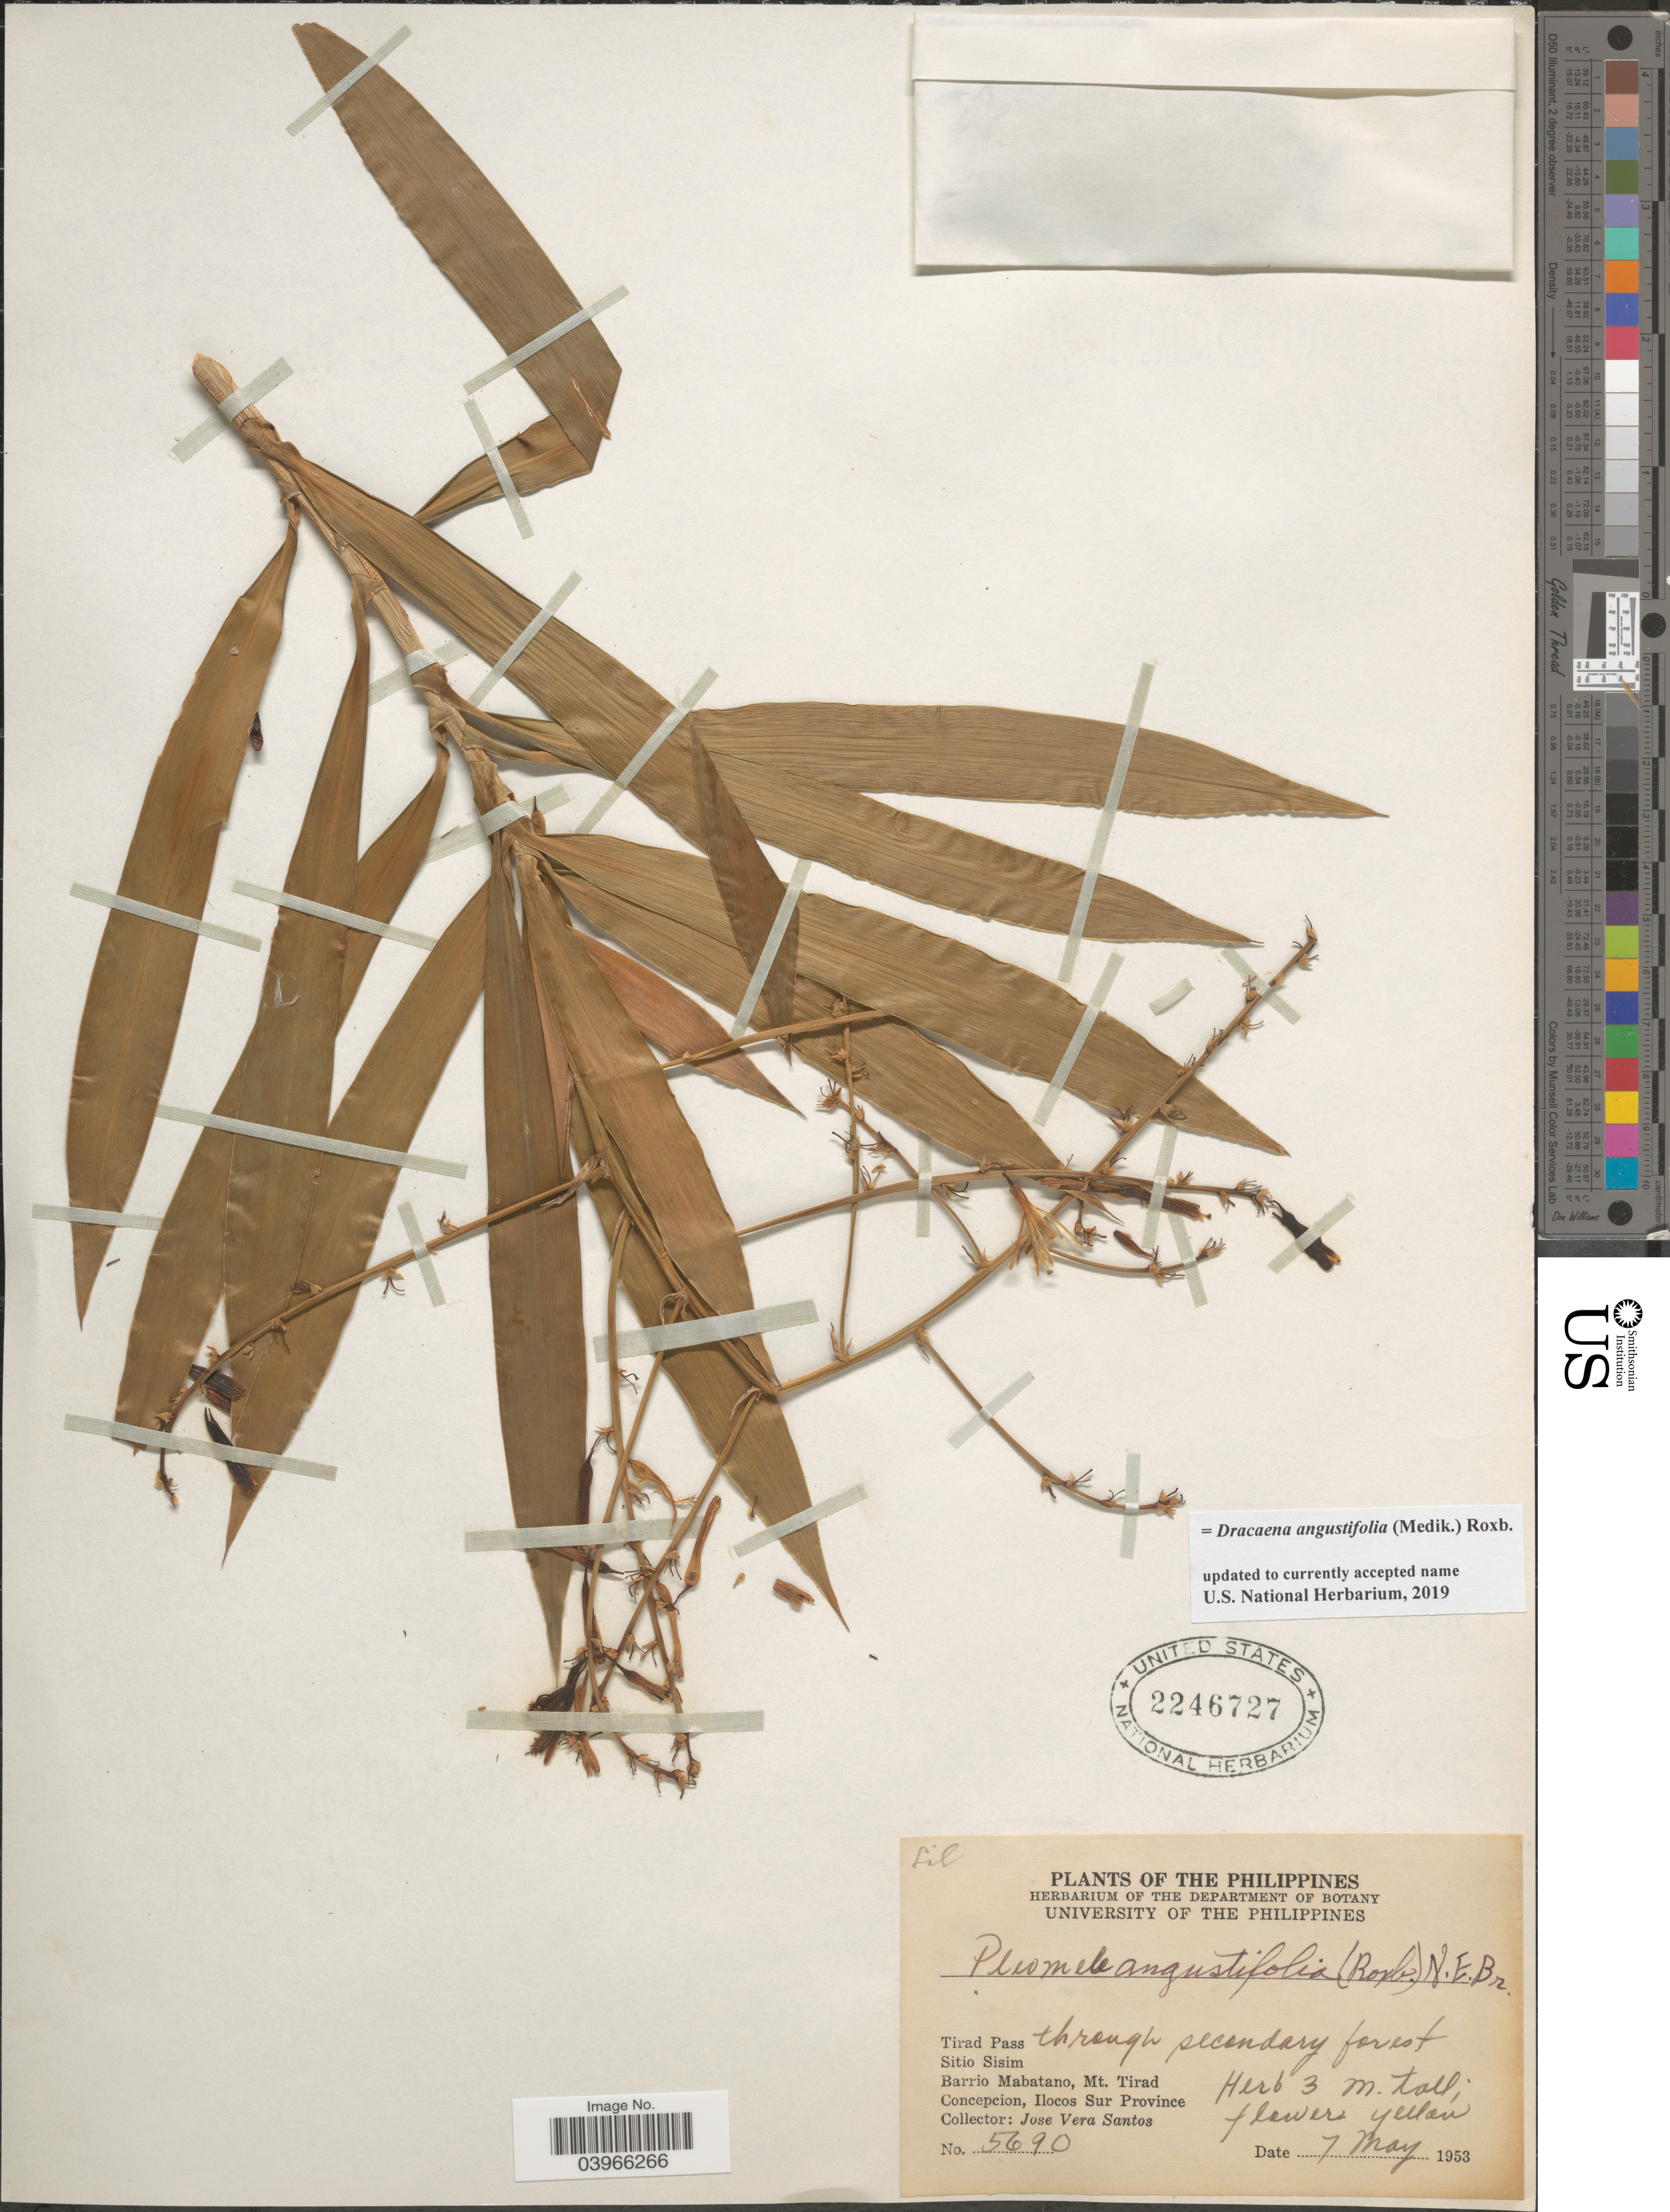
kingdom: Plantae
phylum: Tracheophyta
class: Liliopsida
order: Asparagales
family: Asparagaceae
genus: Dracaena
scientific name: Dracaena angustifolia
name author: (Medik.) Roxb.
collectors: J. Santos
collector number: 5690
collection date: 1953-05-07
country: Philippines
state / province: Ilocos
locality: Tirad Pass through secondary forest. Sitio Sisim. Barrio Mabatano, Mt. Tirad. Concepcion, Ilocos Sur Province.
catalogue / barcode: US 2246727